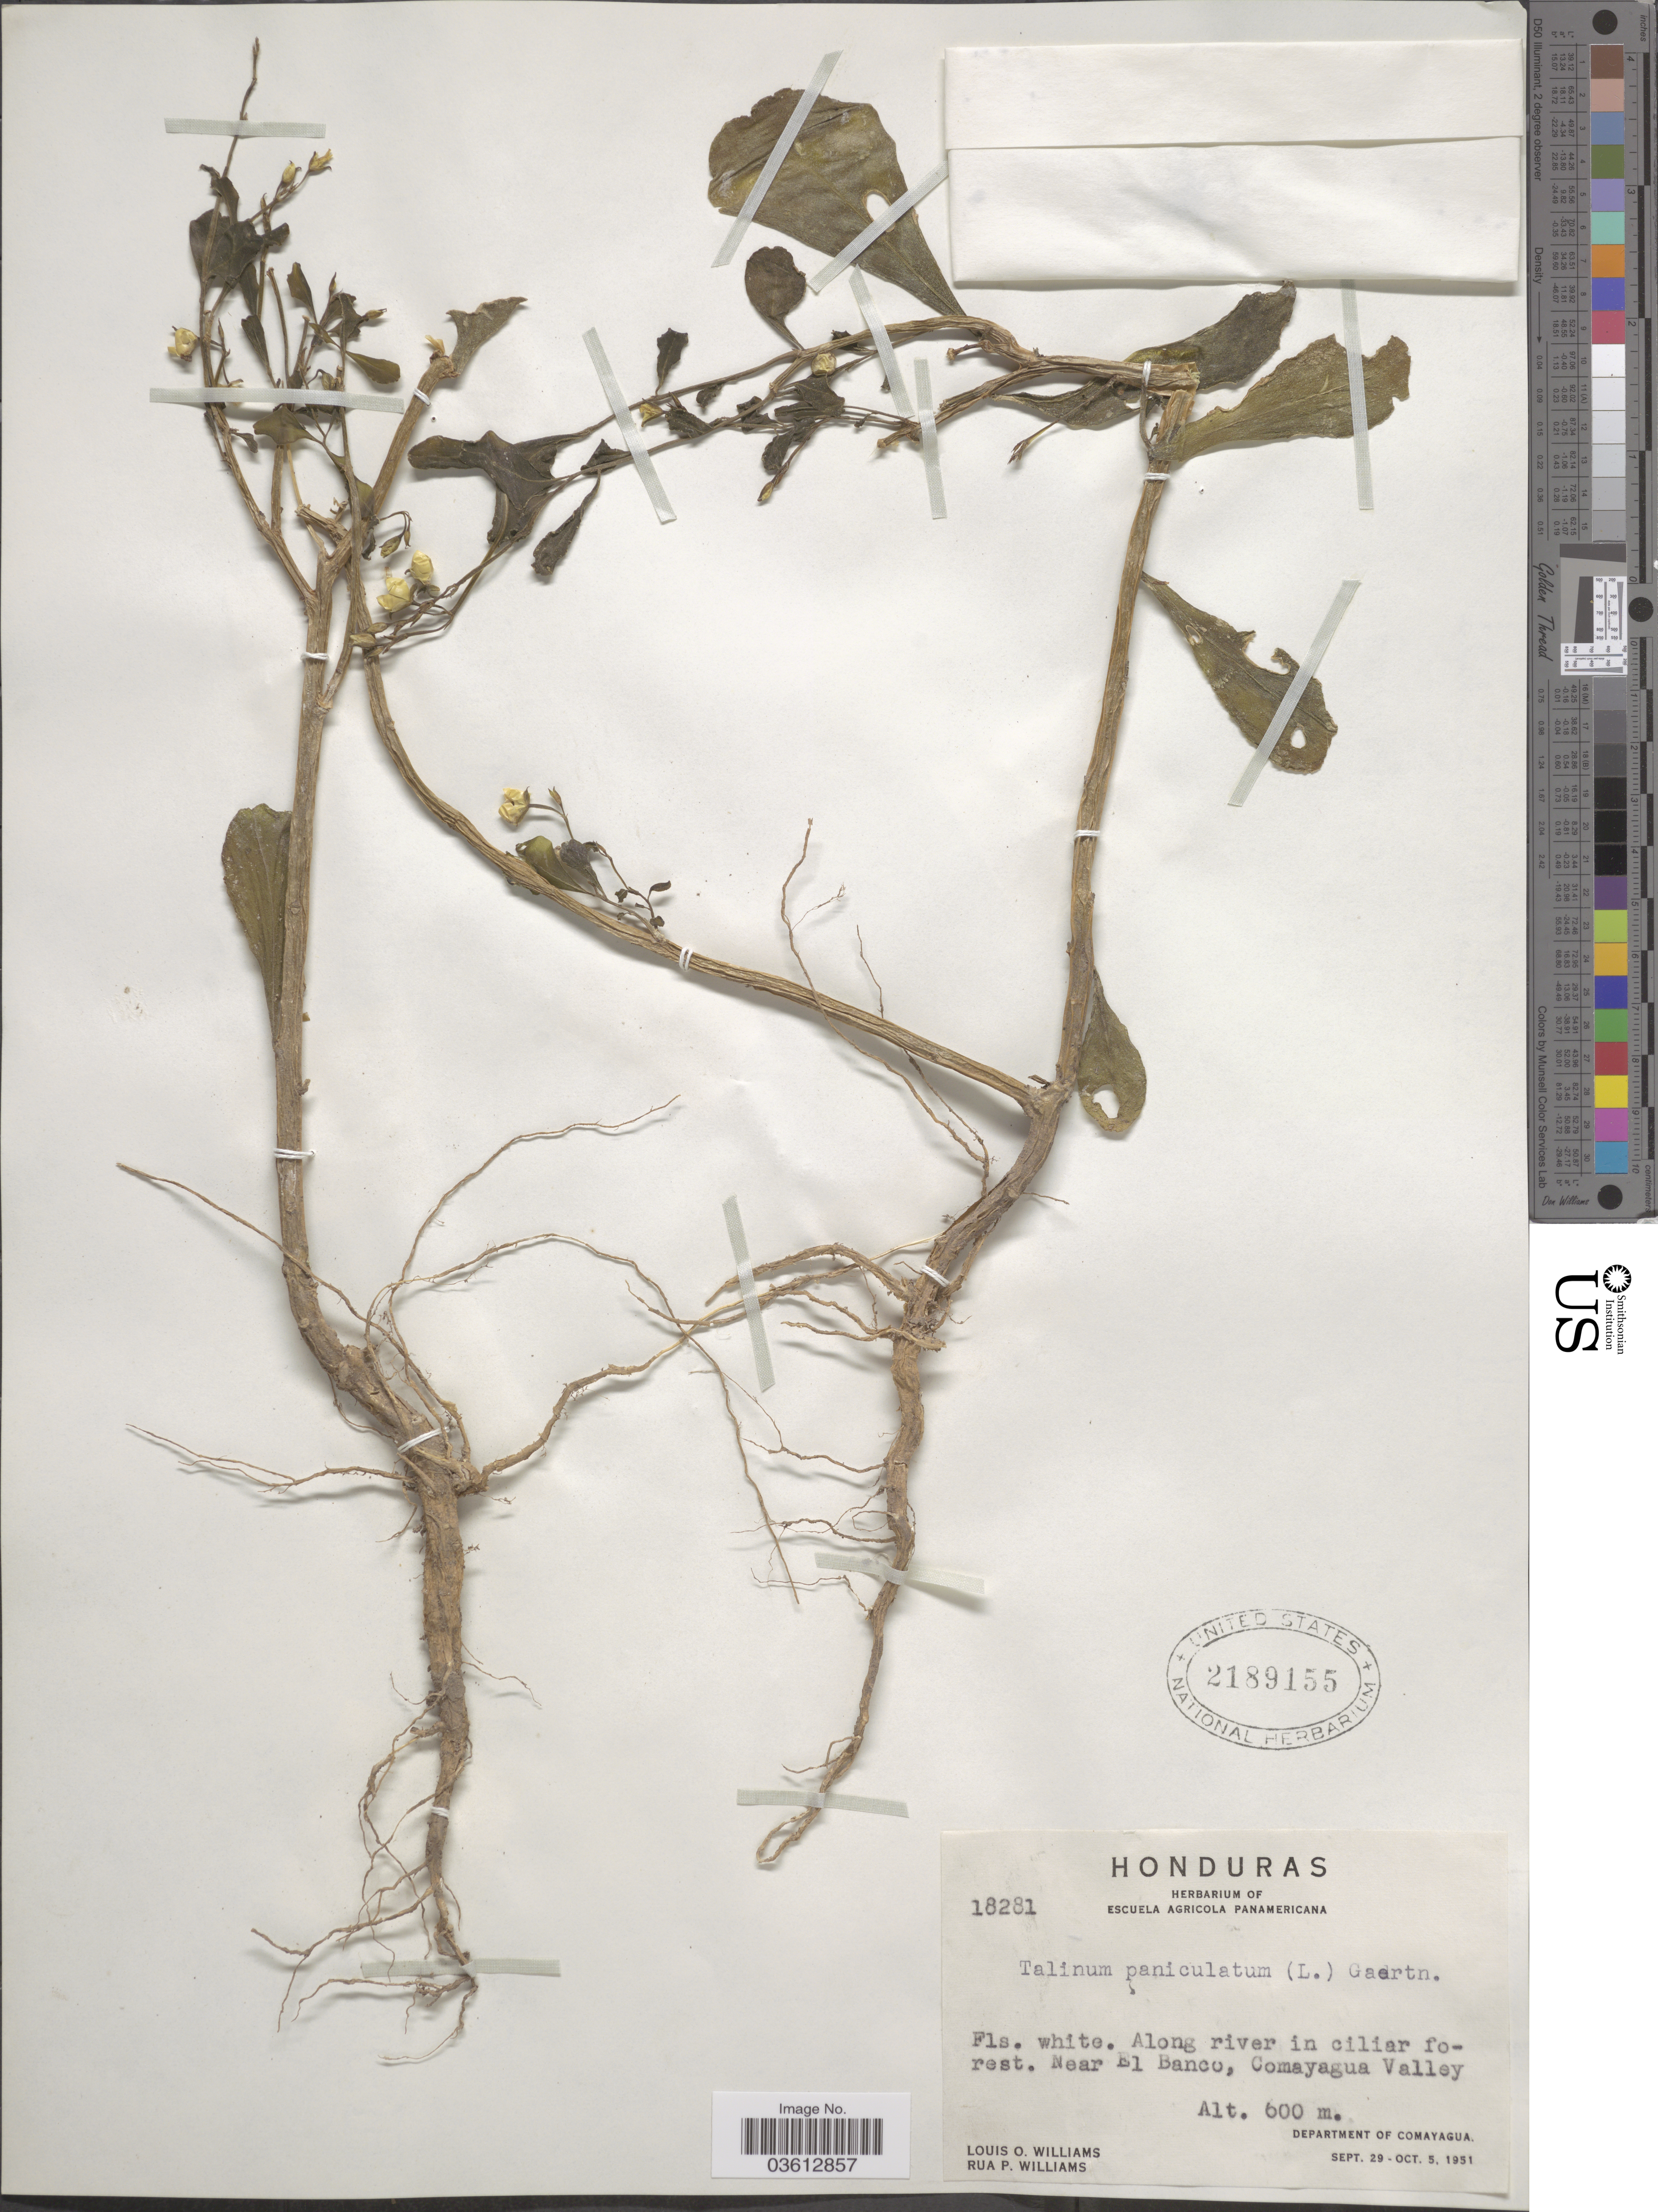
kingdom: Plantae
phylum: Tracheophyta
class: Magnoliopsida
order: Caryophyllales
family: Talinaceae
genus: Talinum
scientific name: Talinum paniculatum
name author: (Jacq.) Gaertn.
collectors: L. O. Williams & R. P. Williams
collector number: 18281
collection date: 1951-09-29/1951-10-05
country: Honduras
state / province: Comayagua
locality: Near El Banco, Comayagua Valley. Department of Comayagua.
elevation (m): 600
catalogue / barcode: US 2189155